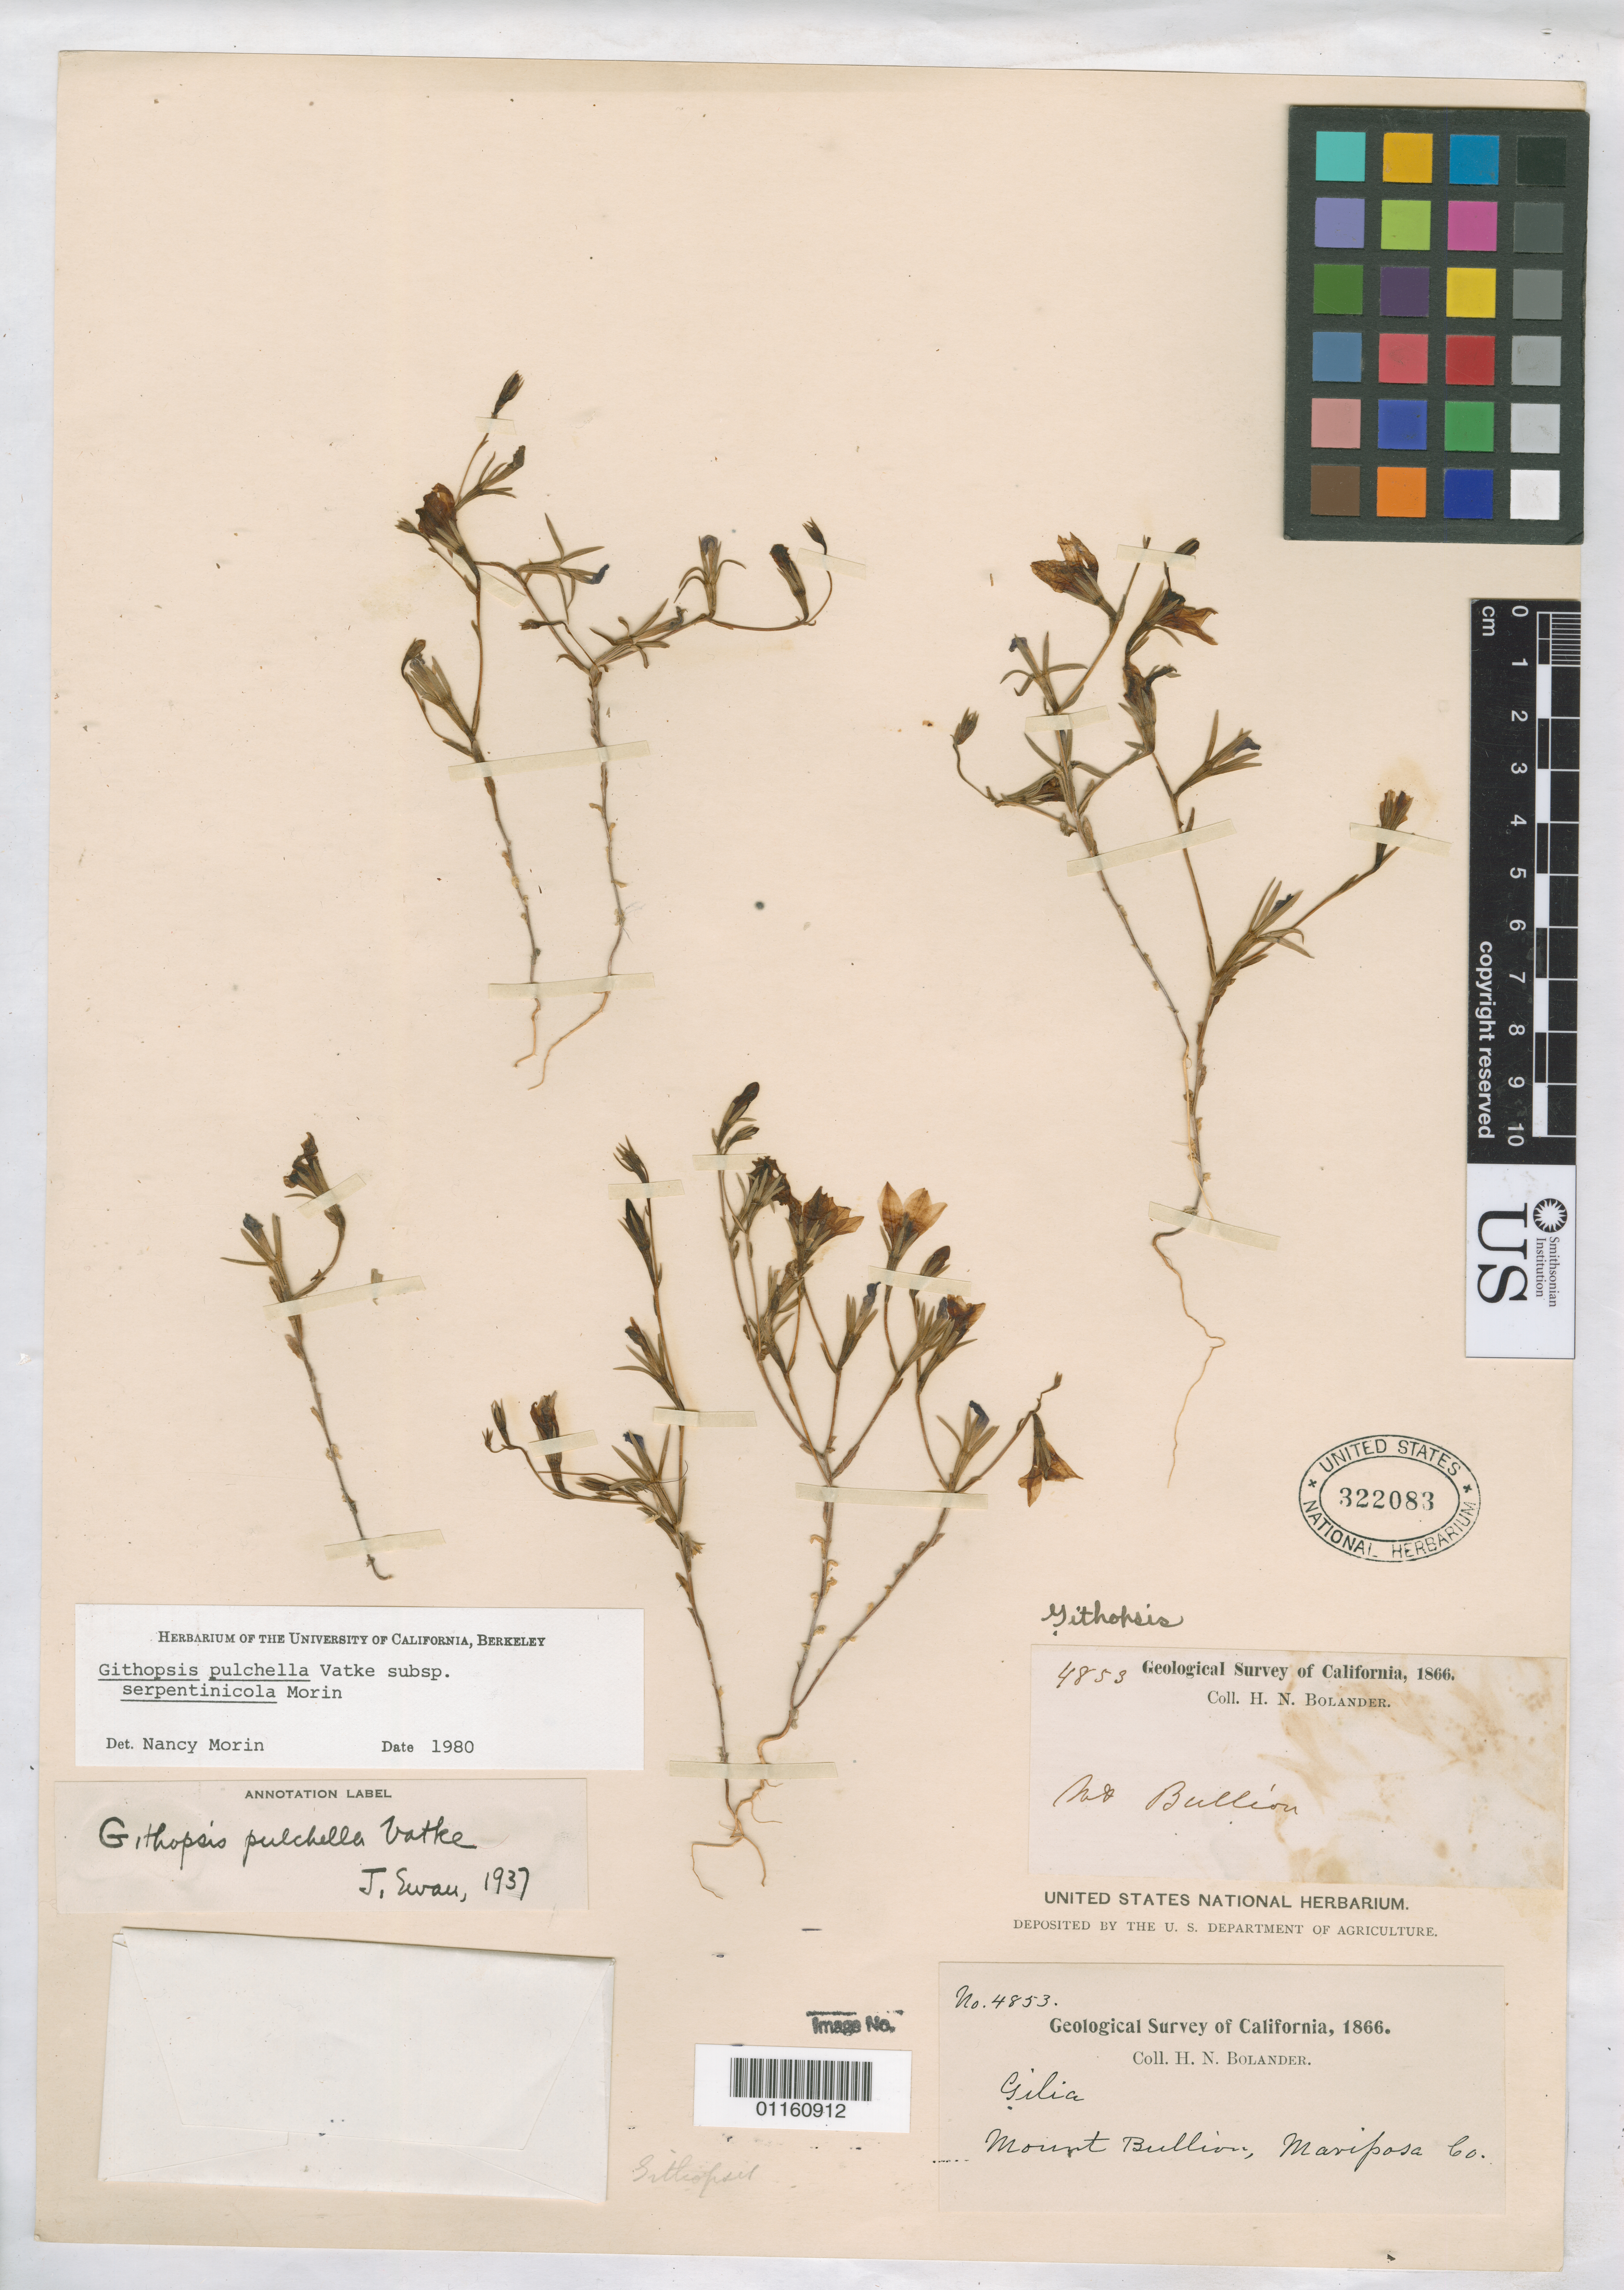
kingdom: Plantae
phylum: Tracheophyta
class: Magnoliopsida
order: Asterales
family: Campanulaceae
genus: Githopsis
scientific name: Githopsis pulchella subsp. serpentinicola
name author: Morin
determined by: Morin, Nancy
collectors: H. Bolander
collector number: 4853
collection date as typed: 1866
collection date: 1866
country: United States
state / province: California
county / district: Mariposa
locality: Mount Bullion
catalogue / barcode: US 322083